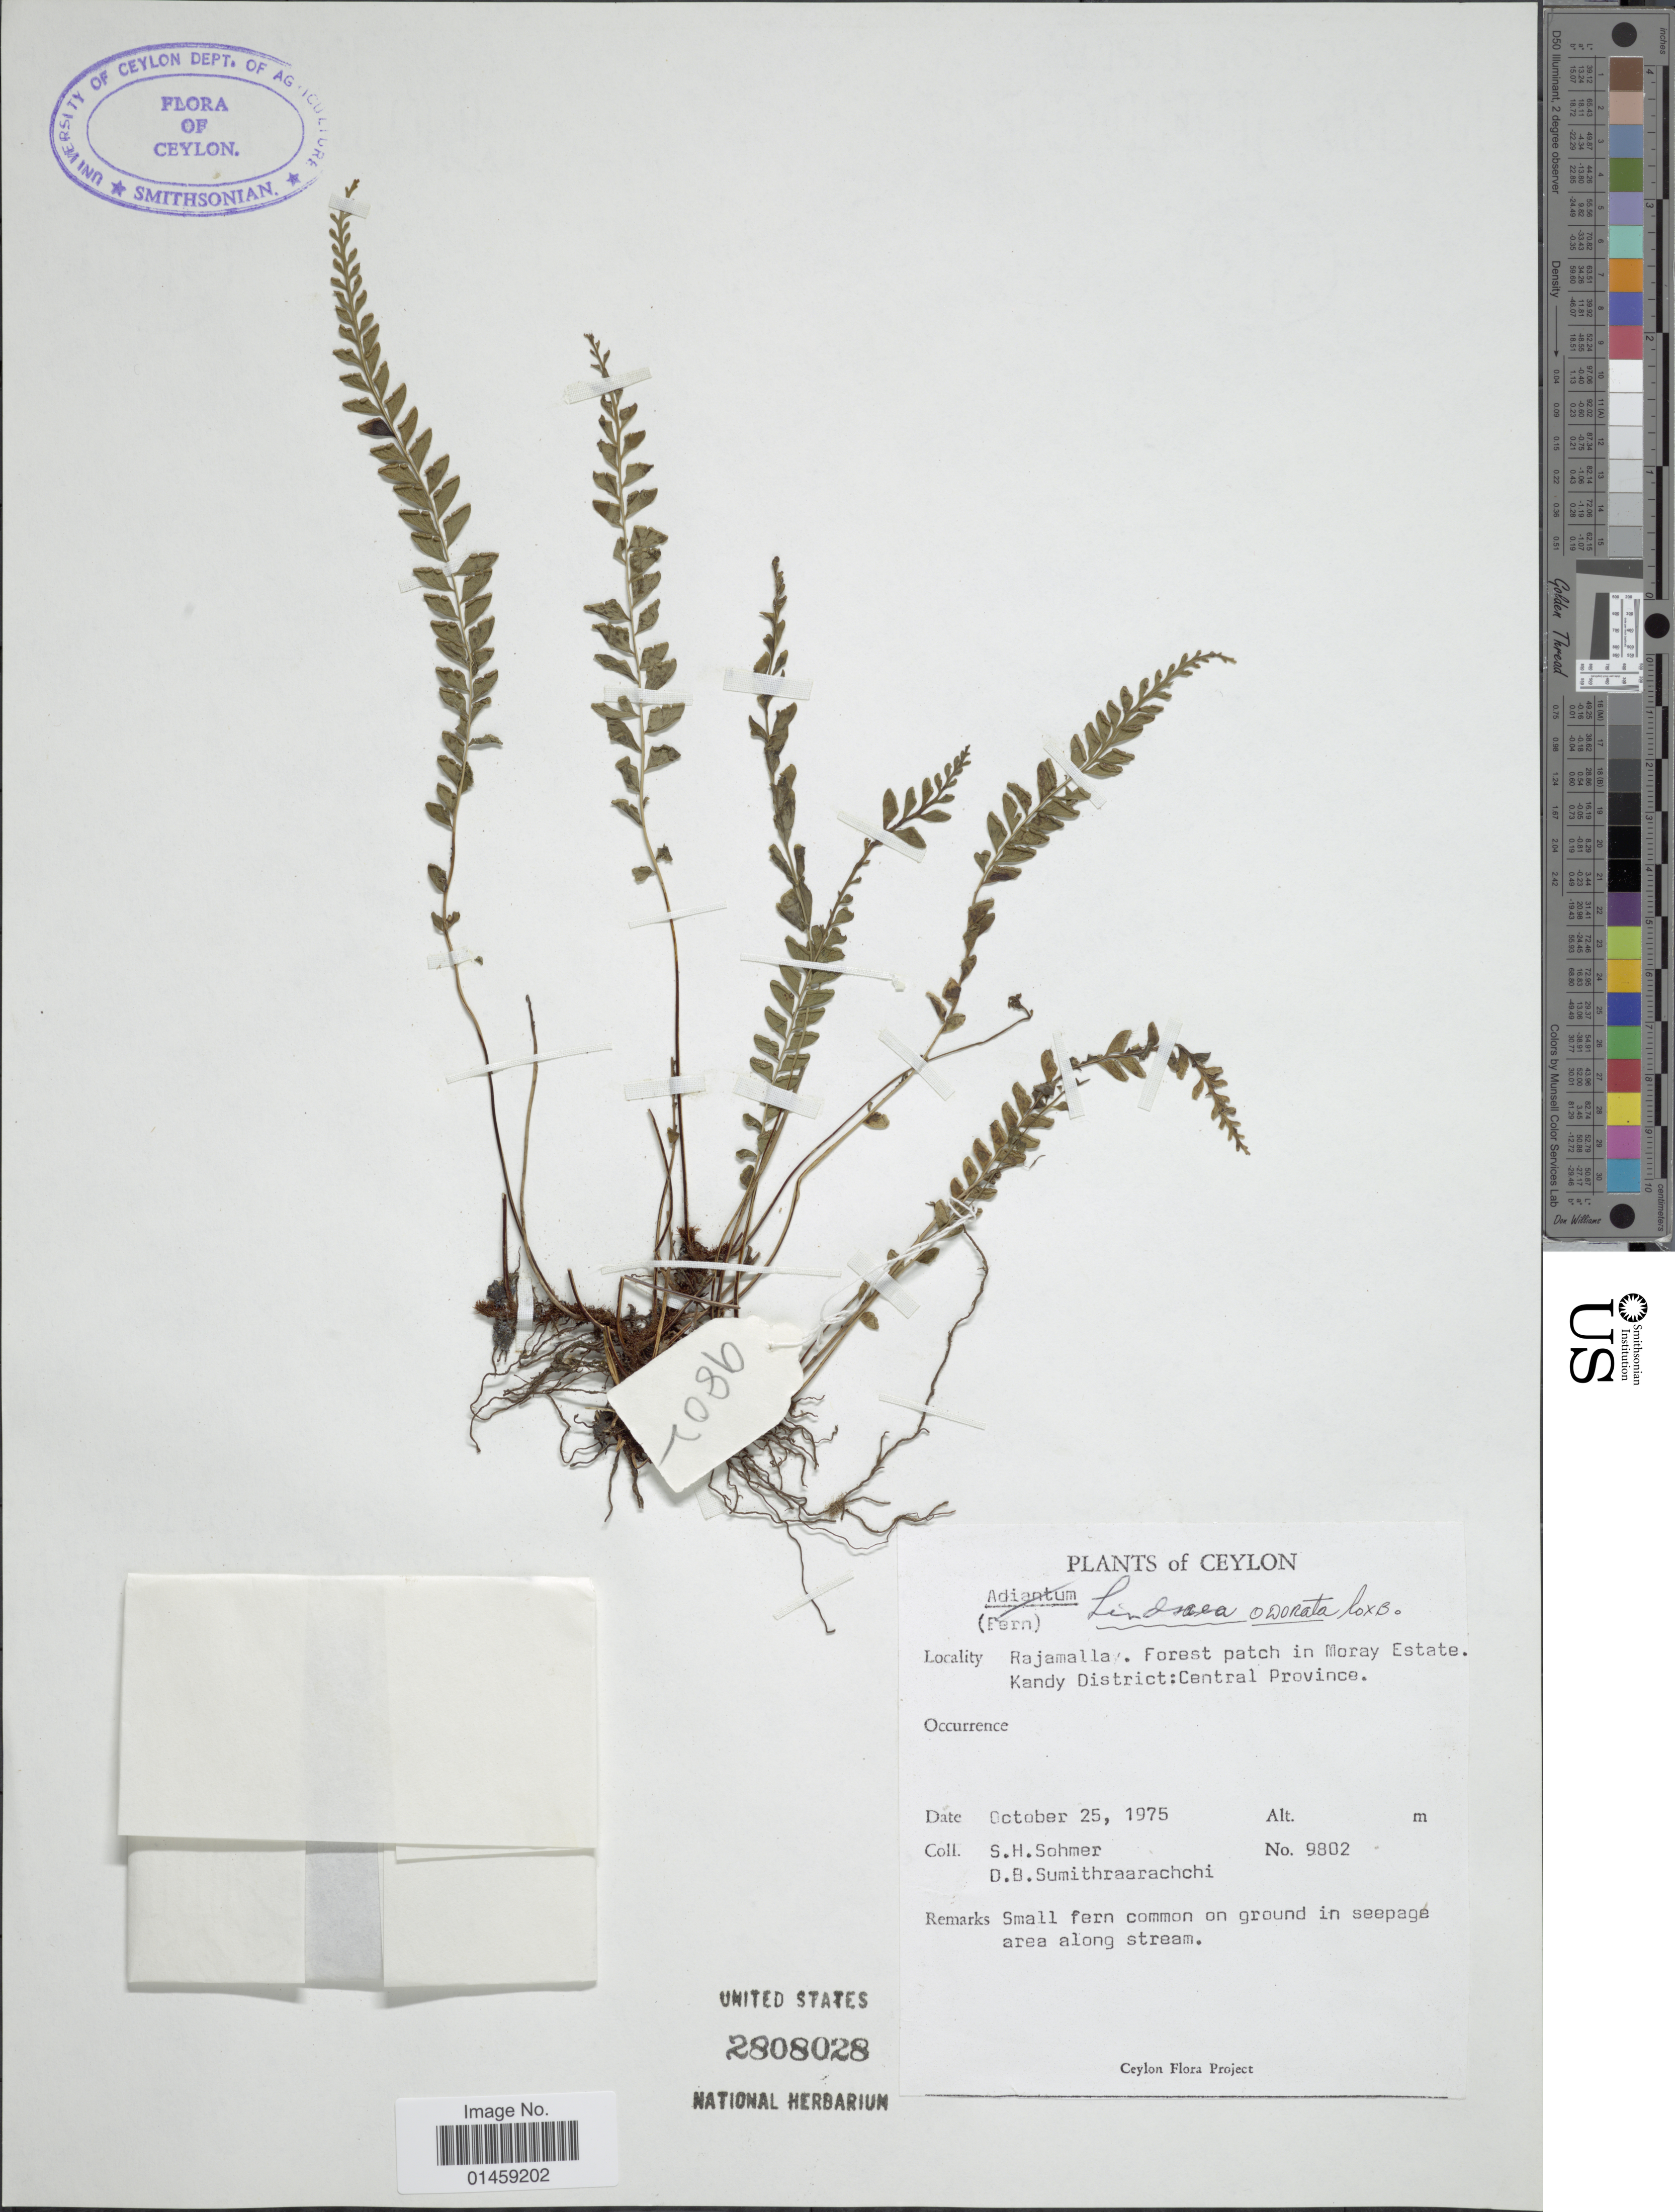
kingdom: Plantae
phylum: Tracheophyta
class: Polypodiopsida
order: Polypodiales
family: Lindsaeaceae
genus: Lindsaea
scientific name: Lindsaea odorata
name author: Roxb.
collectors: S. H. Sohmer & D. B. Sumithraarachchi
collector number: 9802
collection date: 1975-12-25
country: Sri Lanka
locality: Ceylon. Rajamallay. Forest patch in Moray Estate. Kandy District: Central Province.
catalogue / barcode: US 2808028